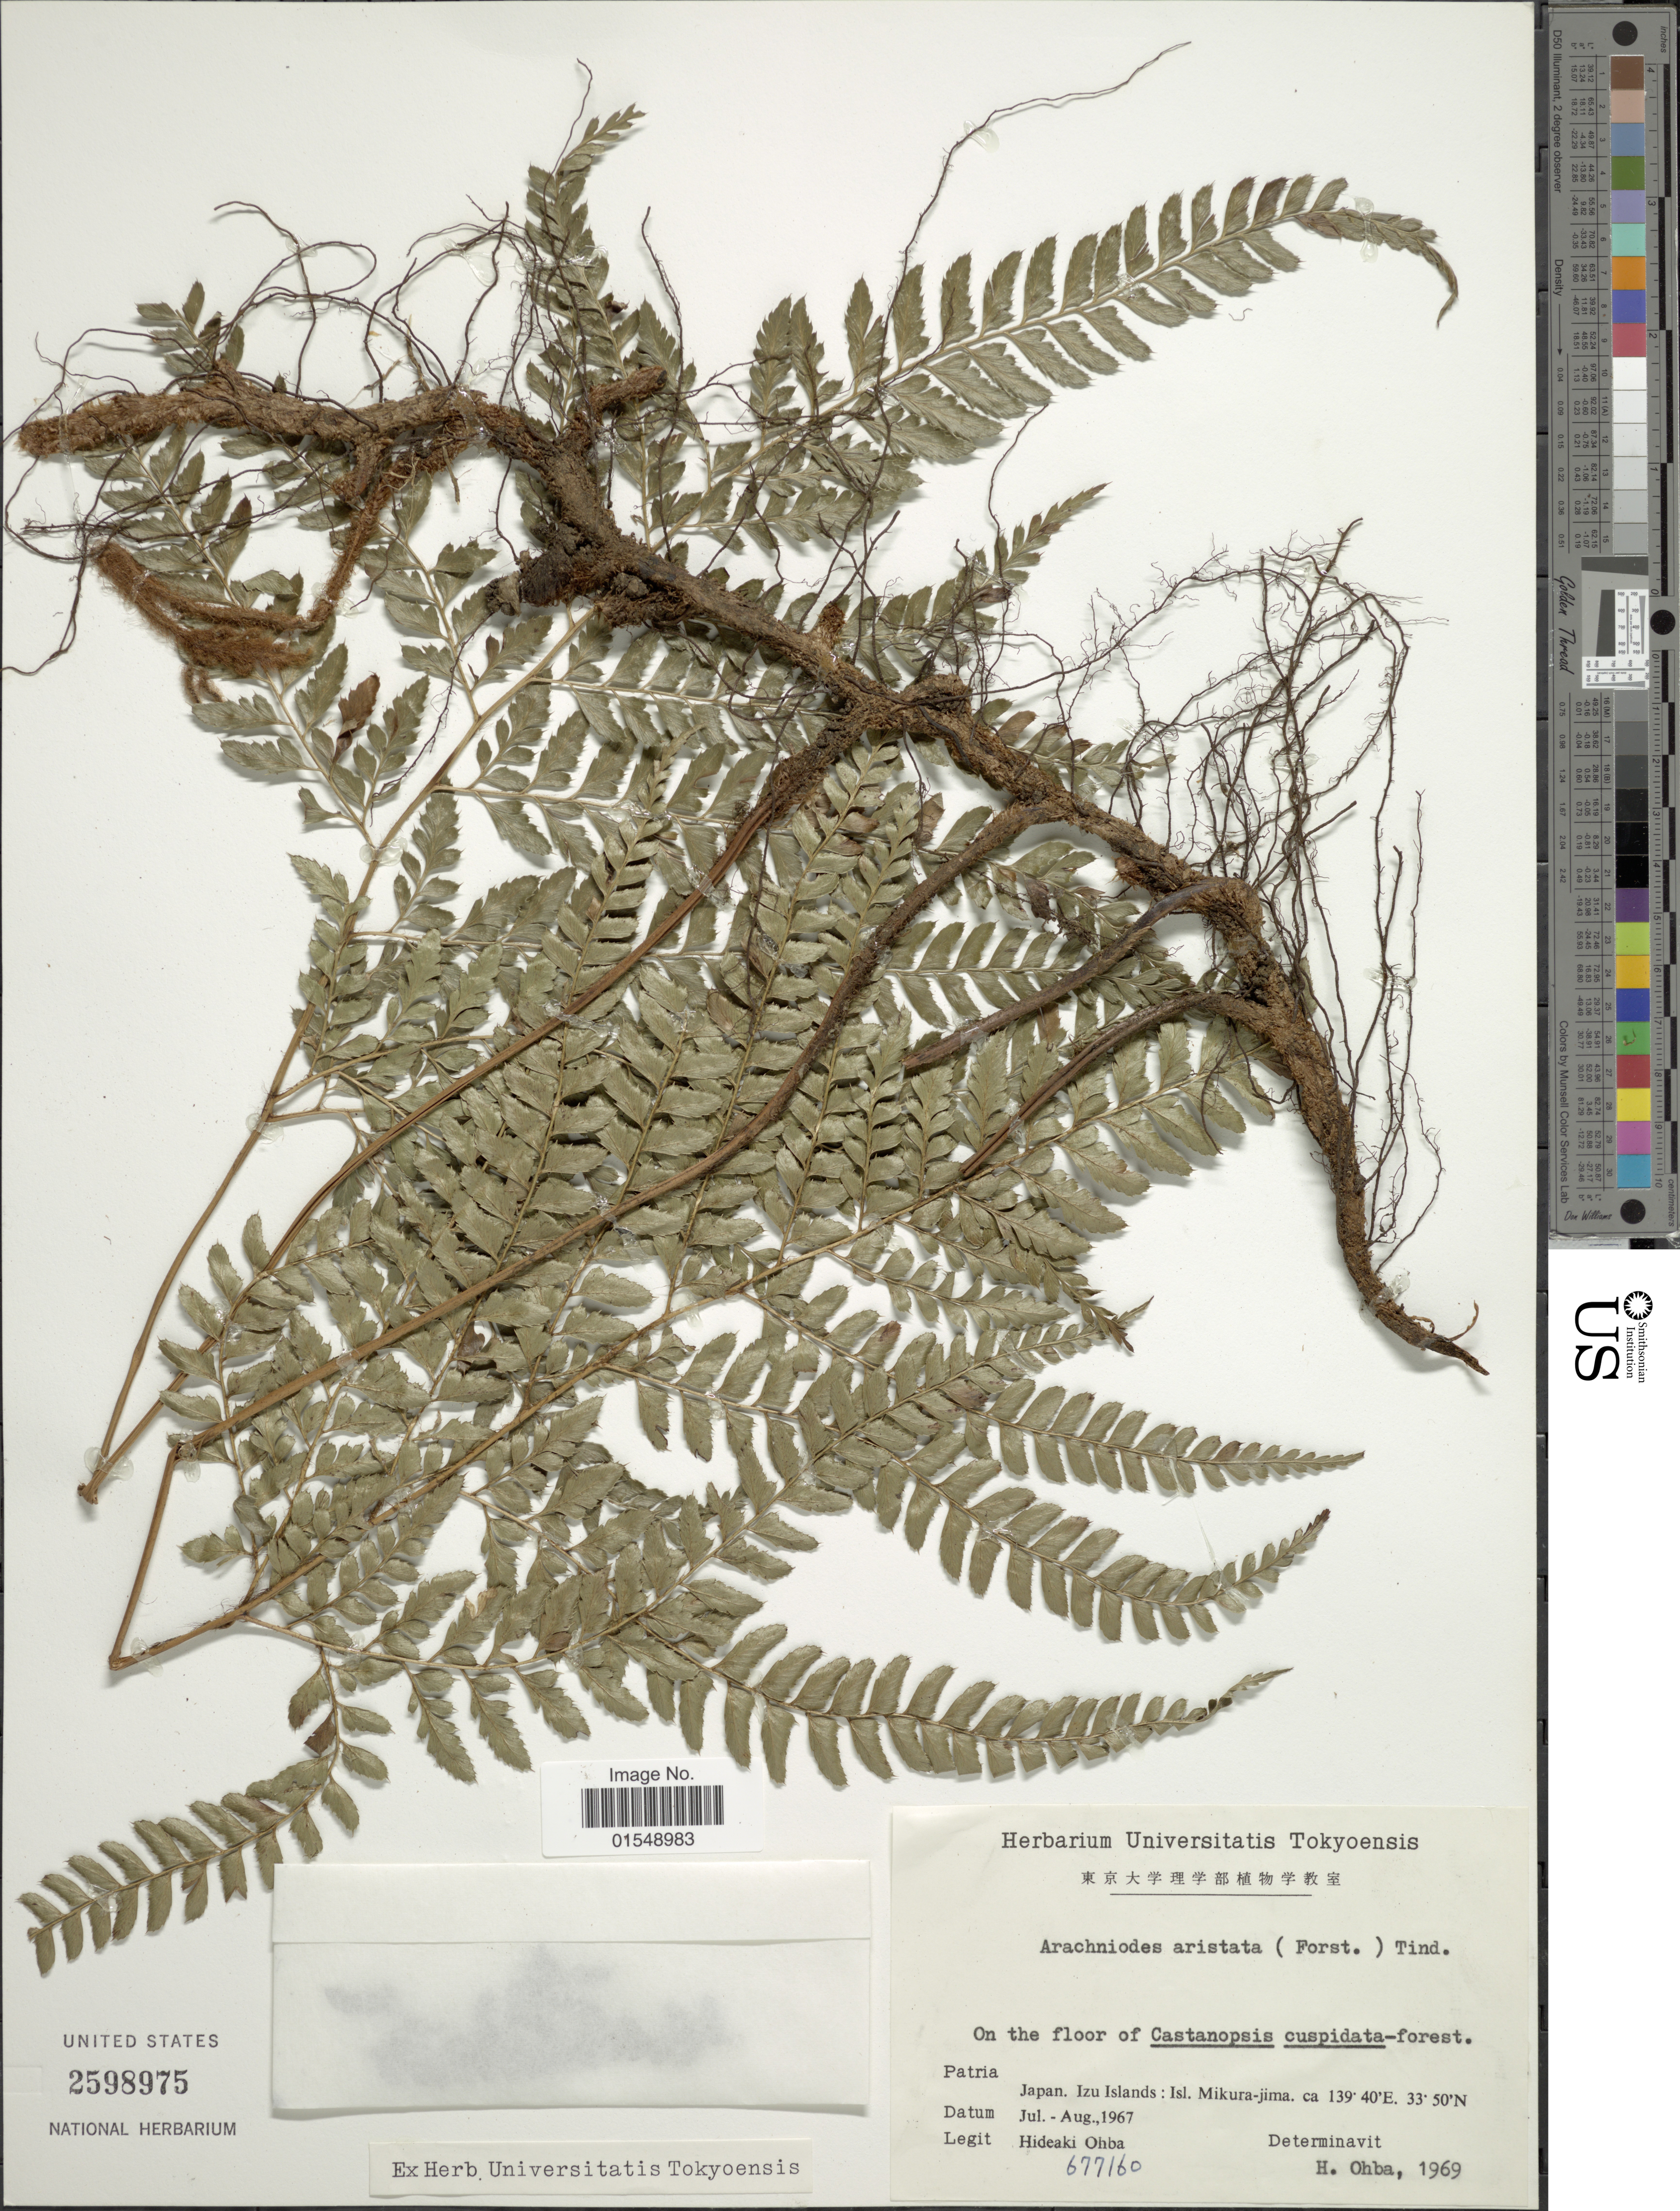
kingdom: Plantae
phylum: Tracheophyta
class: Polypodiopsida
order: Polypodiales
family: Dryopteridaceae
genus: Arachniodes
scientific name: Arachniodes aristata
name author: (G. Forst.) Tindale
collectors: H. Ohba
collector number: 677160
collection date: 1967-07/1967-08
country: Japan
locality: Izu Islands: Isl. Mikura-jima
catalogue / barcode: US 2598975